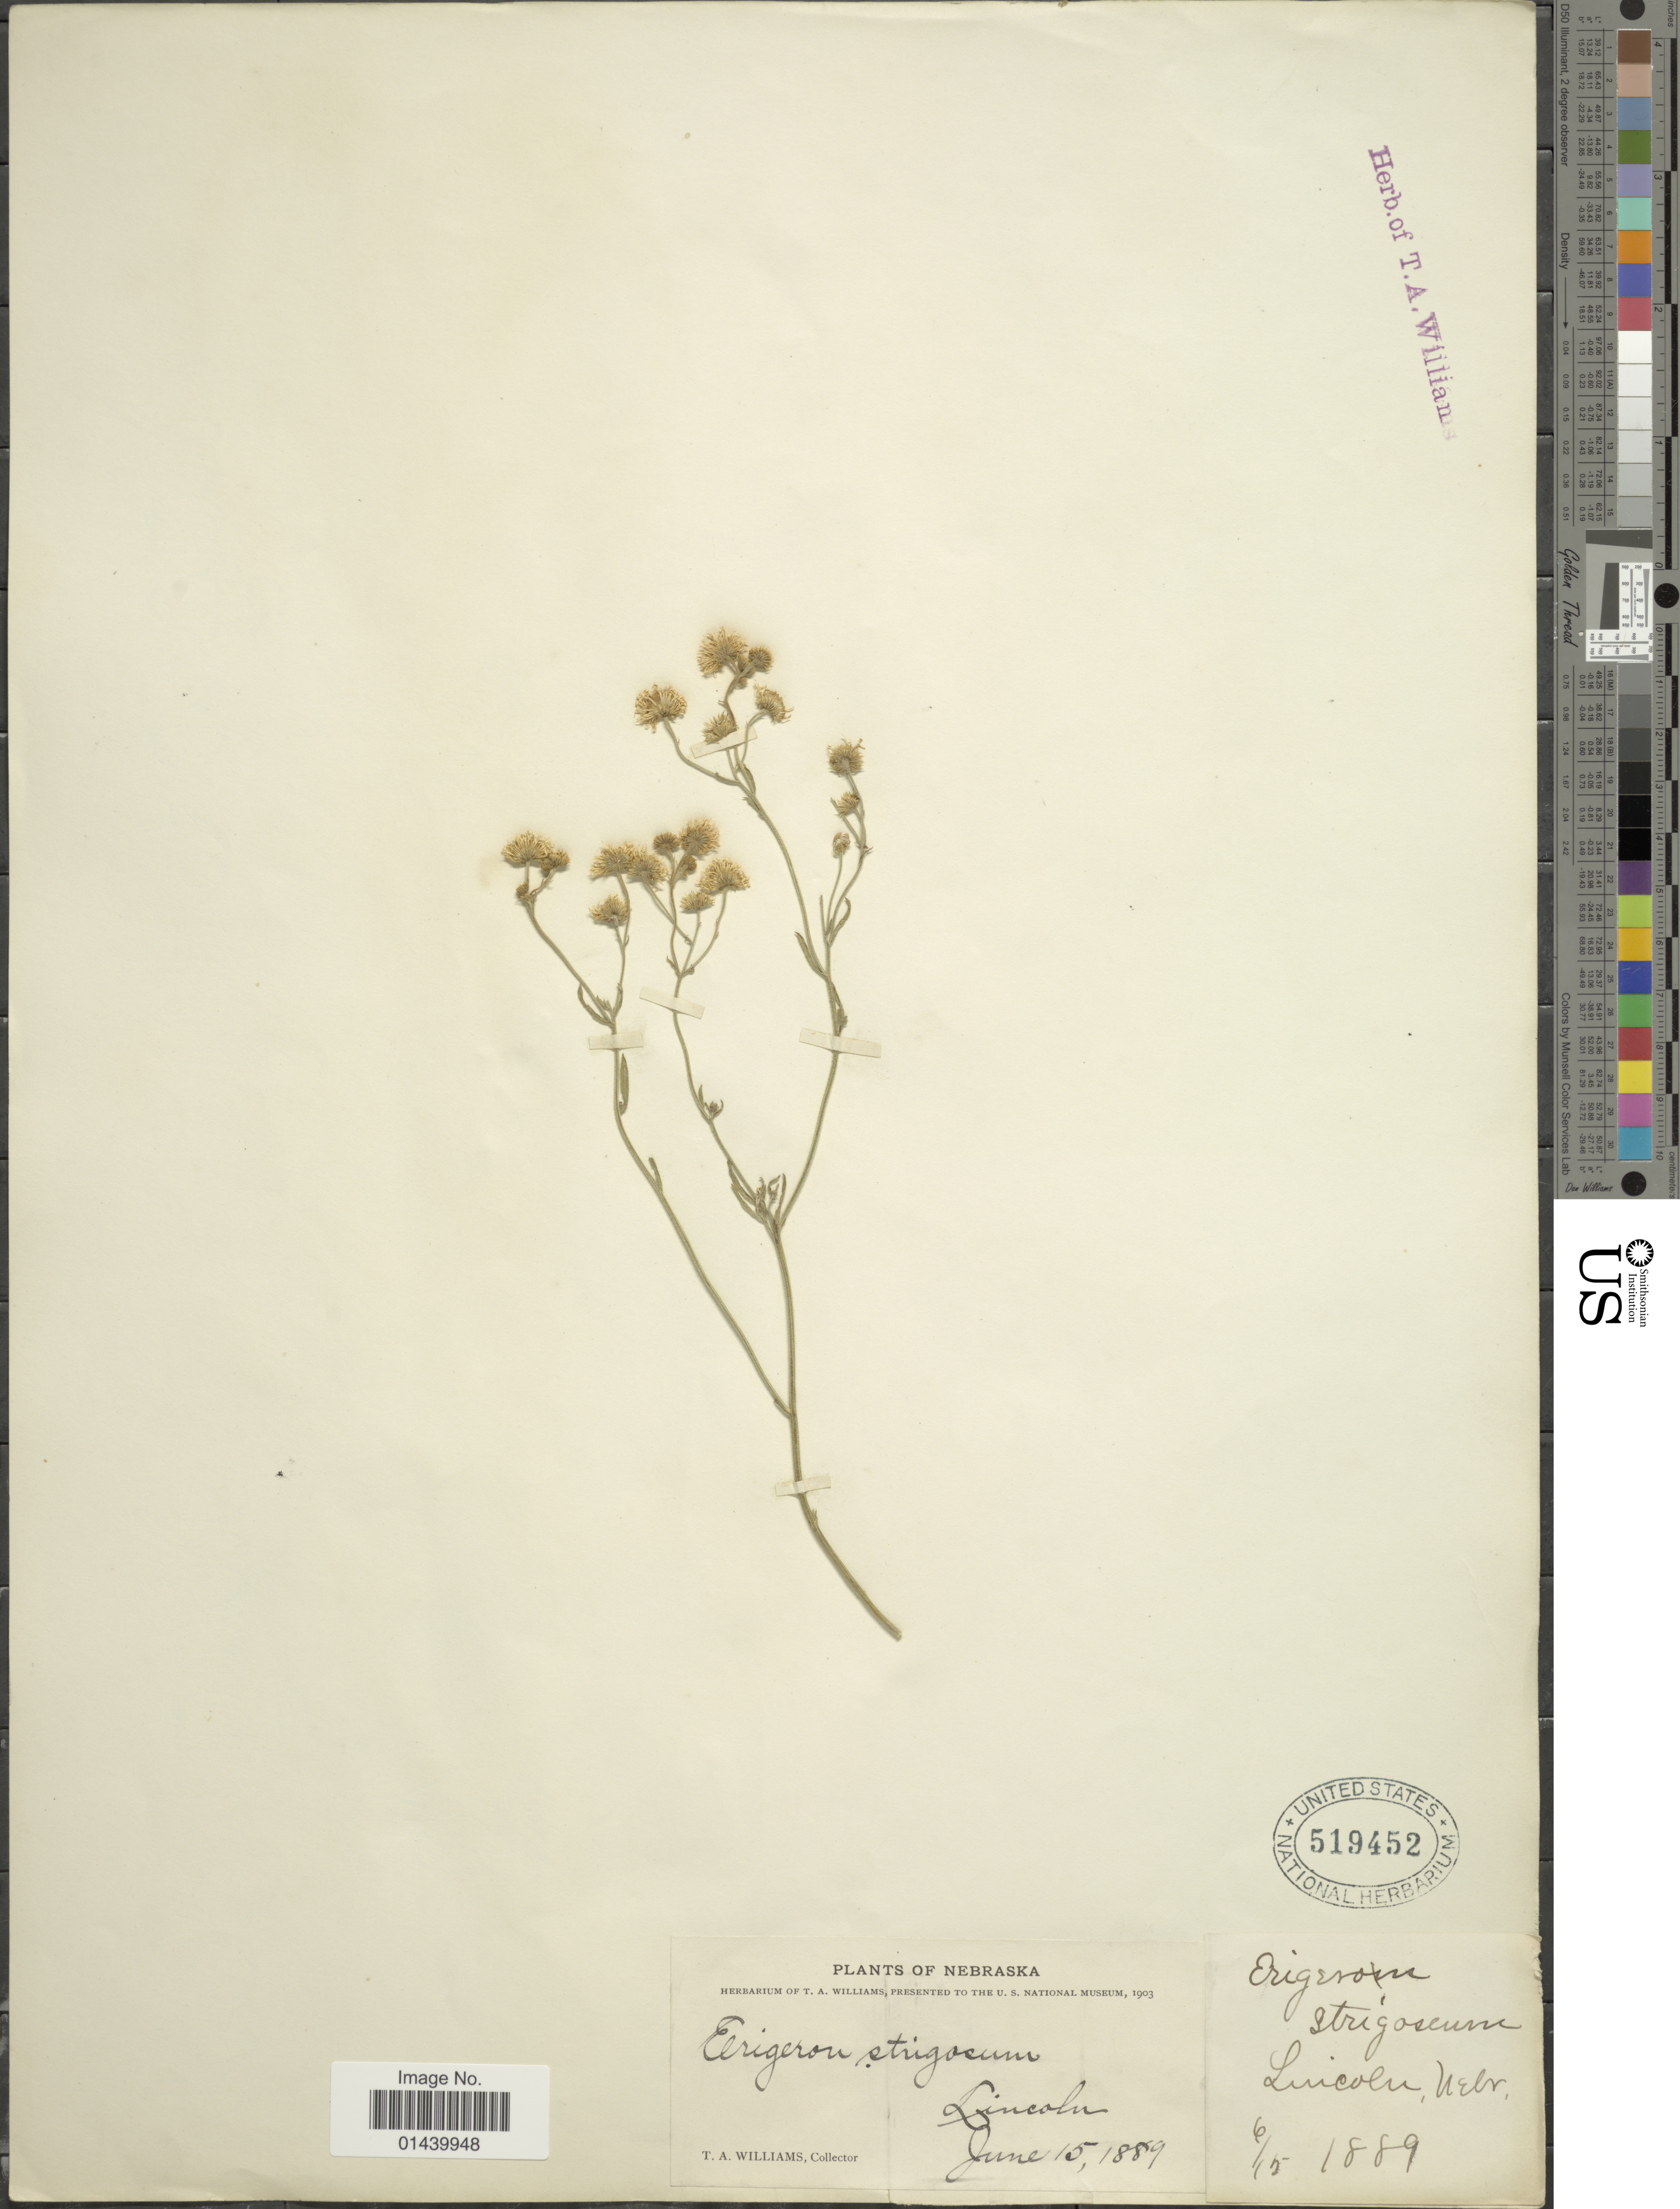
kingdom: Plantae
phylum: Tracheophyta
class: Magnoliopsida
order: Asterales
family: Asteraceae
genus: Erigeron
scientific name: Erigeron strigosus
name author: Muhl. ex Willd.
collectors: T. A. Williams (herbarium)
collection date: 1889-05-06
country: United States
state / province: Nebraska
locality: Lincoln, Nebr.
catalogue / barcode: US 519452